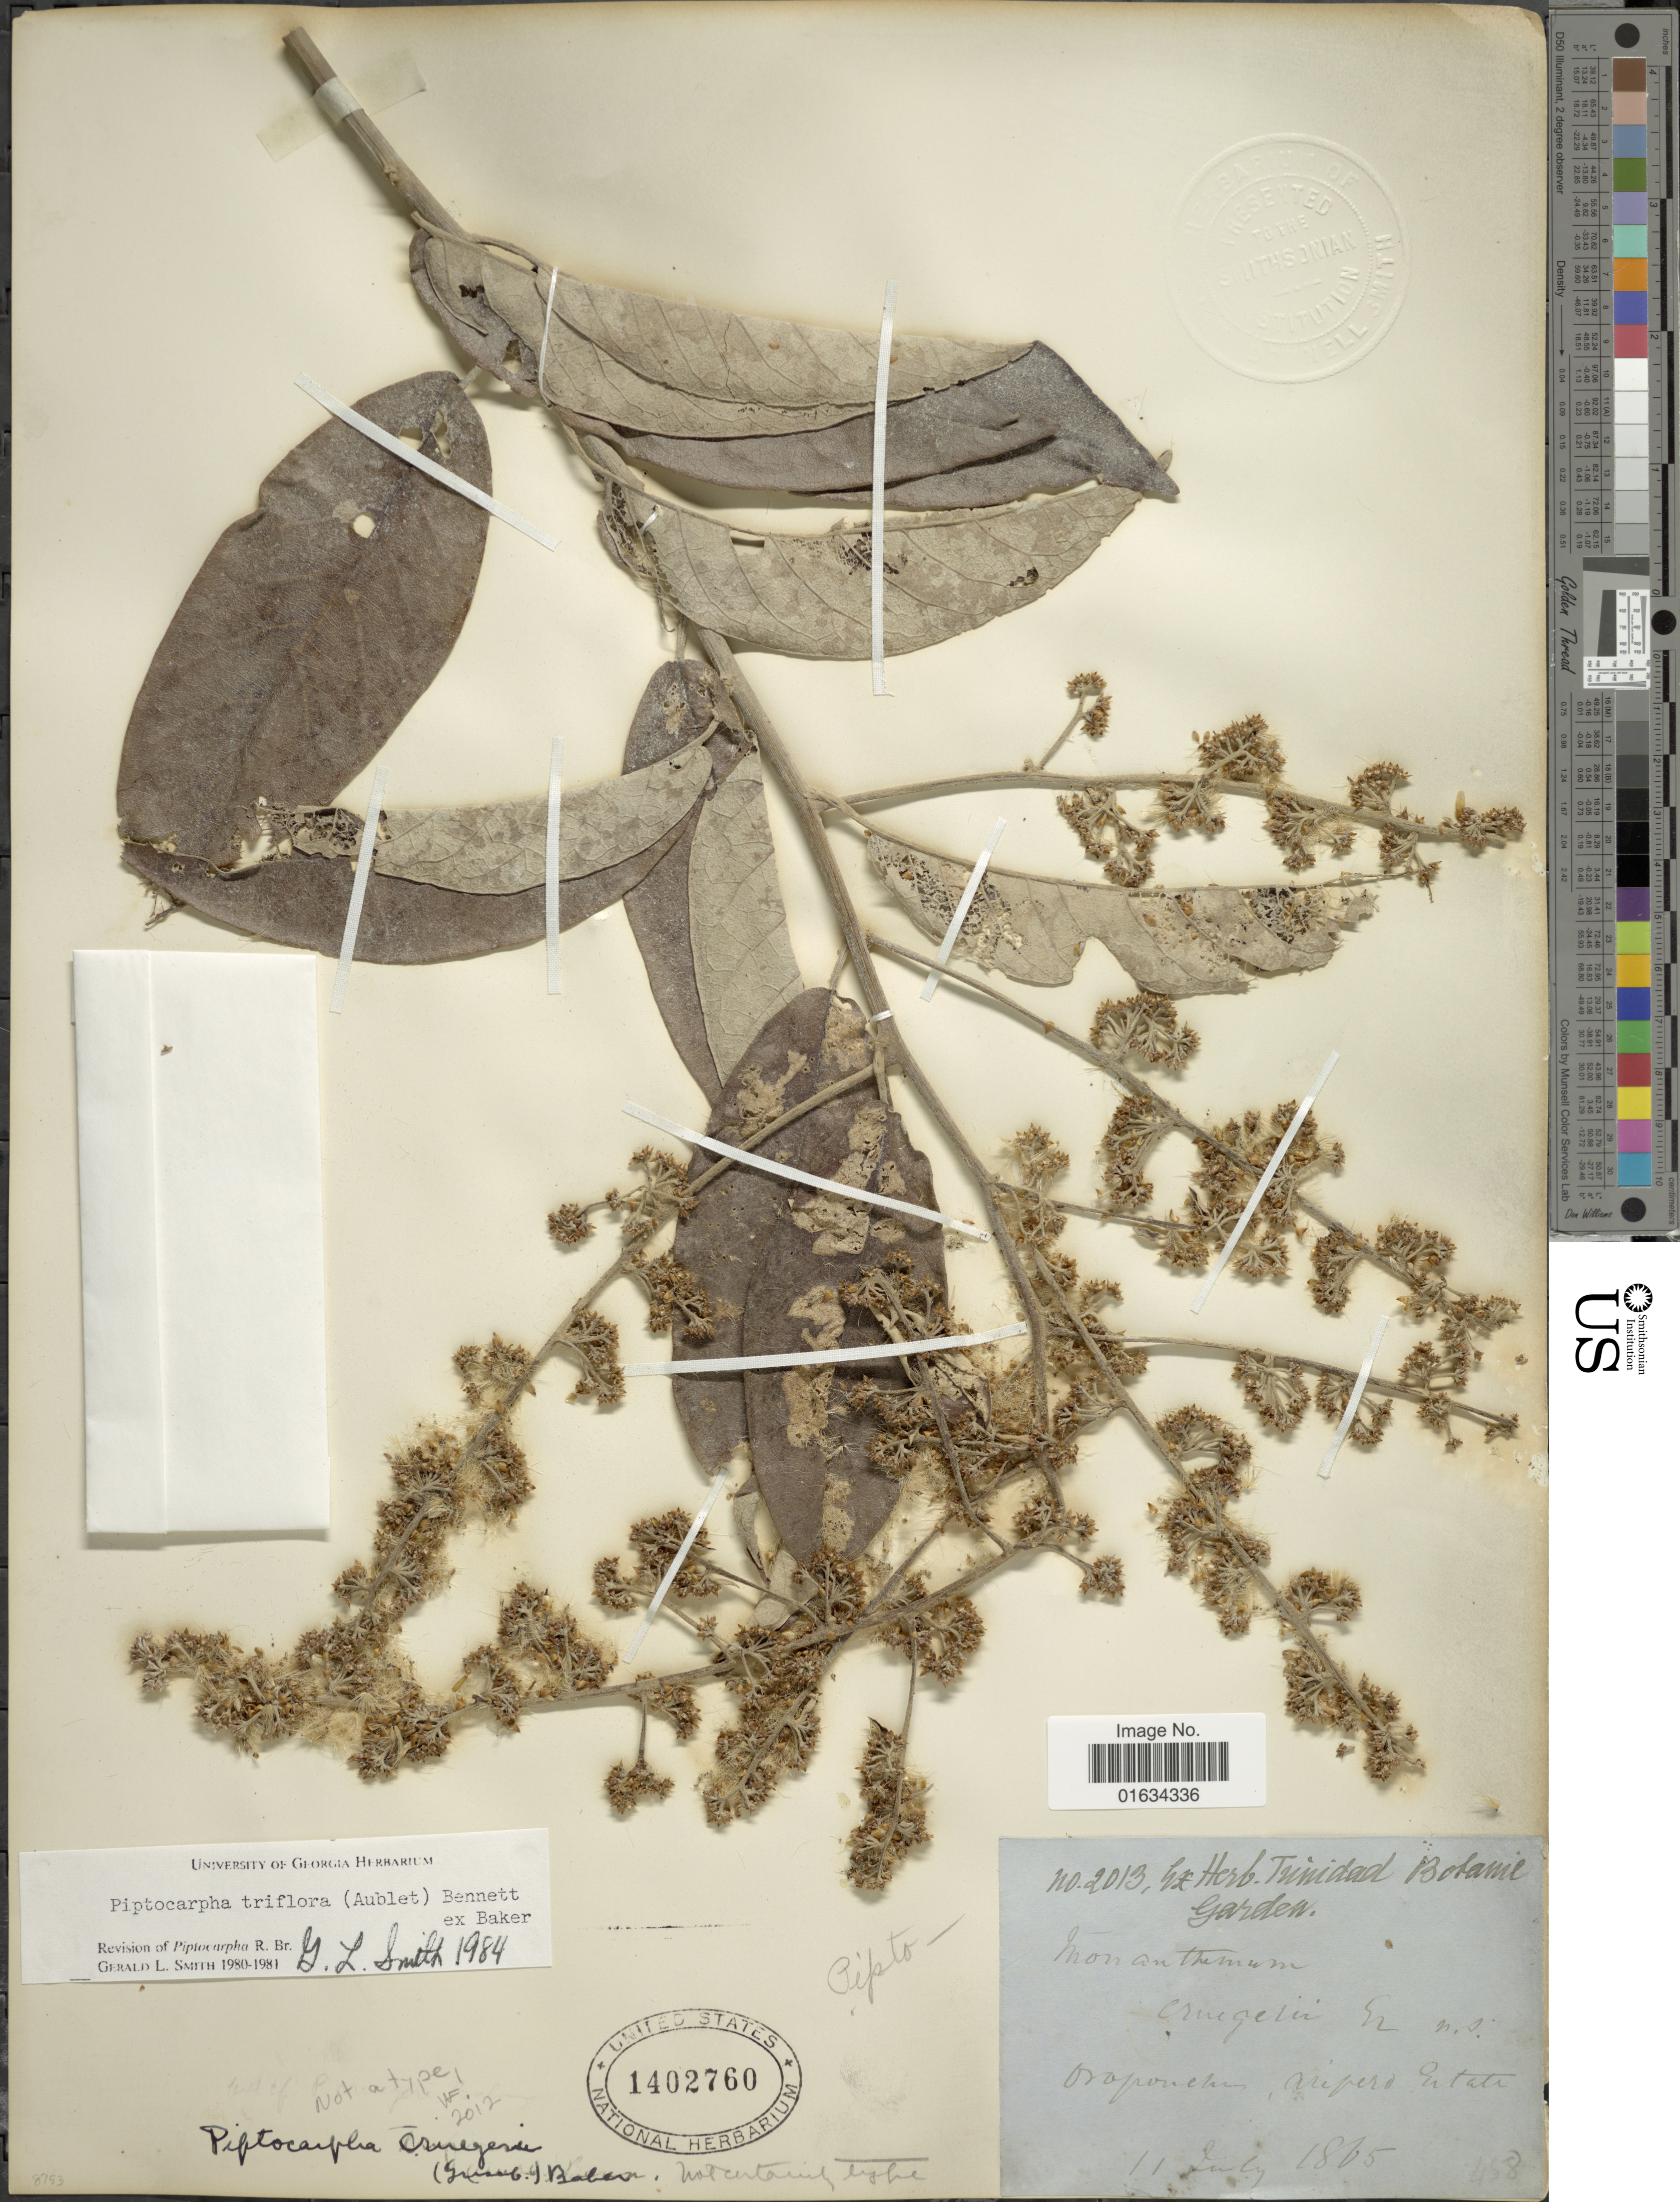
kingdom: Plantae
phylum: Tracheophyta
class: Magnoliopsida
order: Asterales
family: Asteraceae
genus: Piptocarpha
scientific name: Piptocarpha triflora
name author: (Aubl.) Benn. ex Baker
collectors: ex herb. Bot. Gard. Trinidad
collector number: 2013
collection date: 1865-07-11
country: Trinidad and Tobago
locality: Oropouche, Aripero Estate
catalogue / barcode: US 1402760